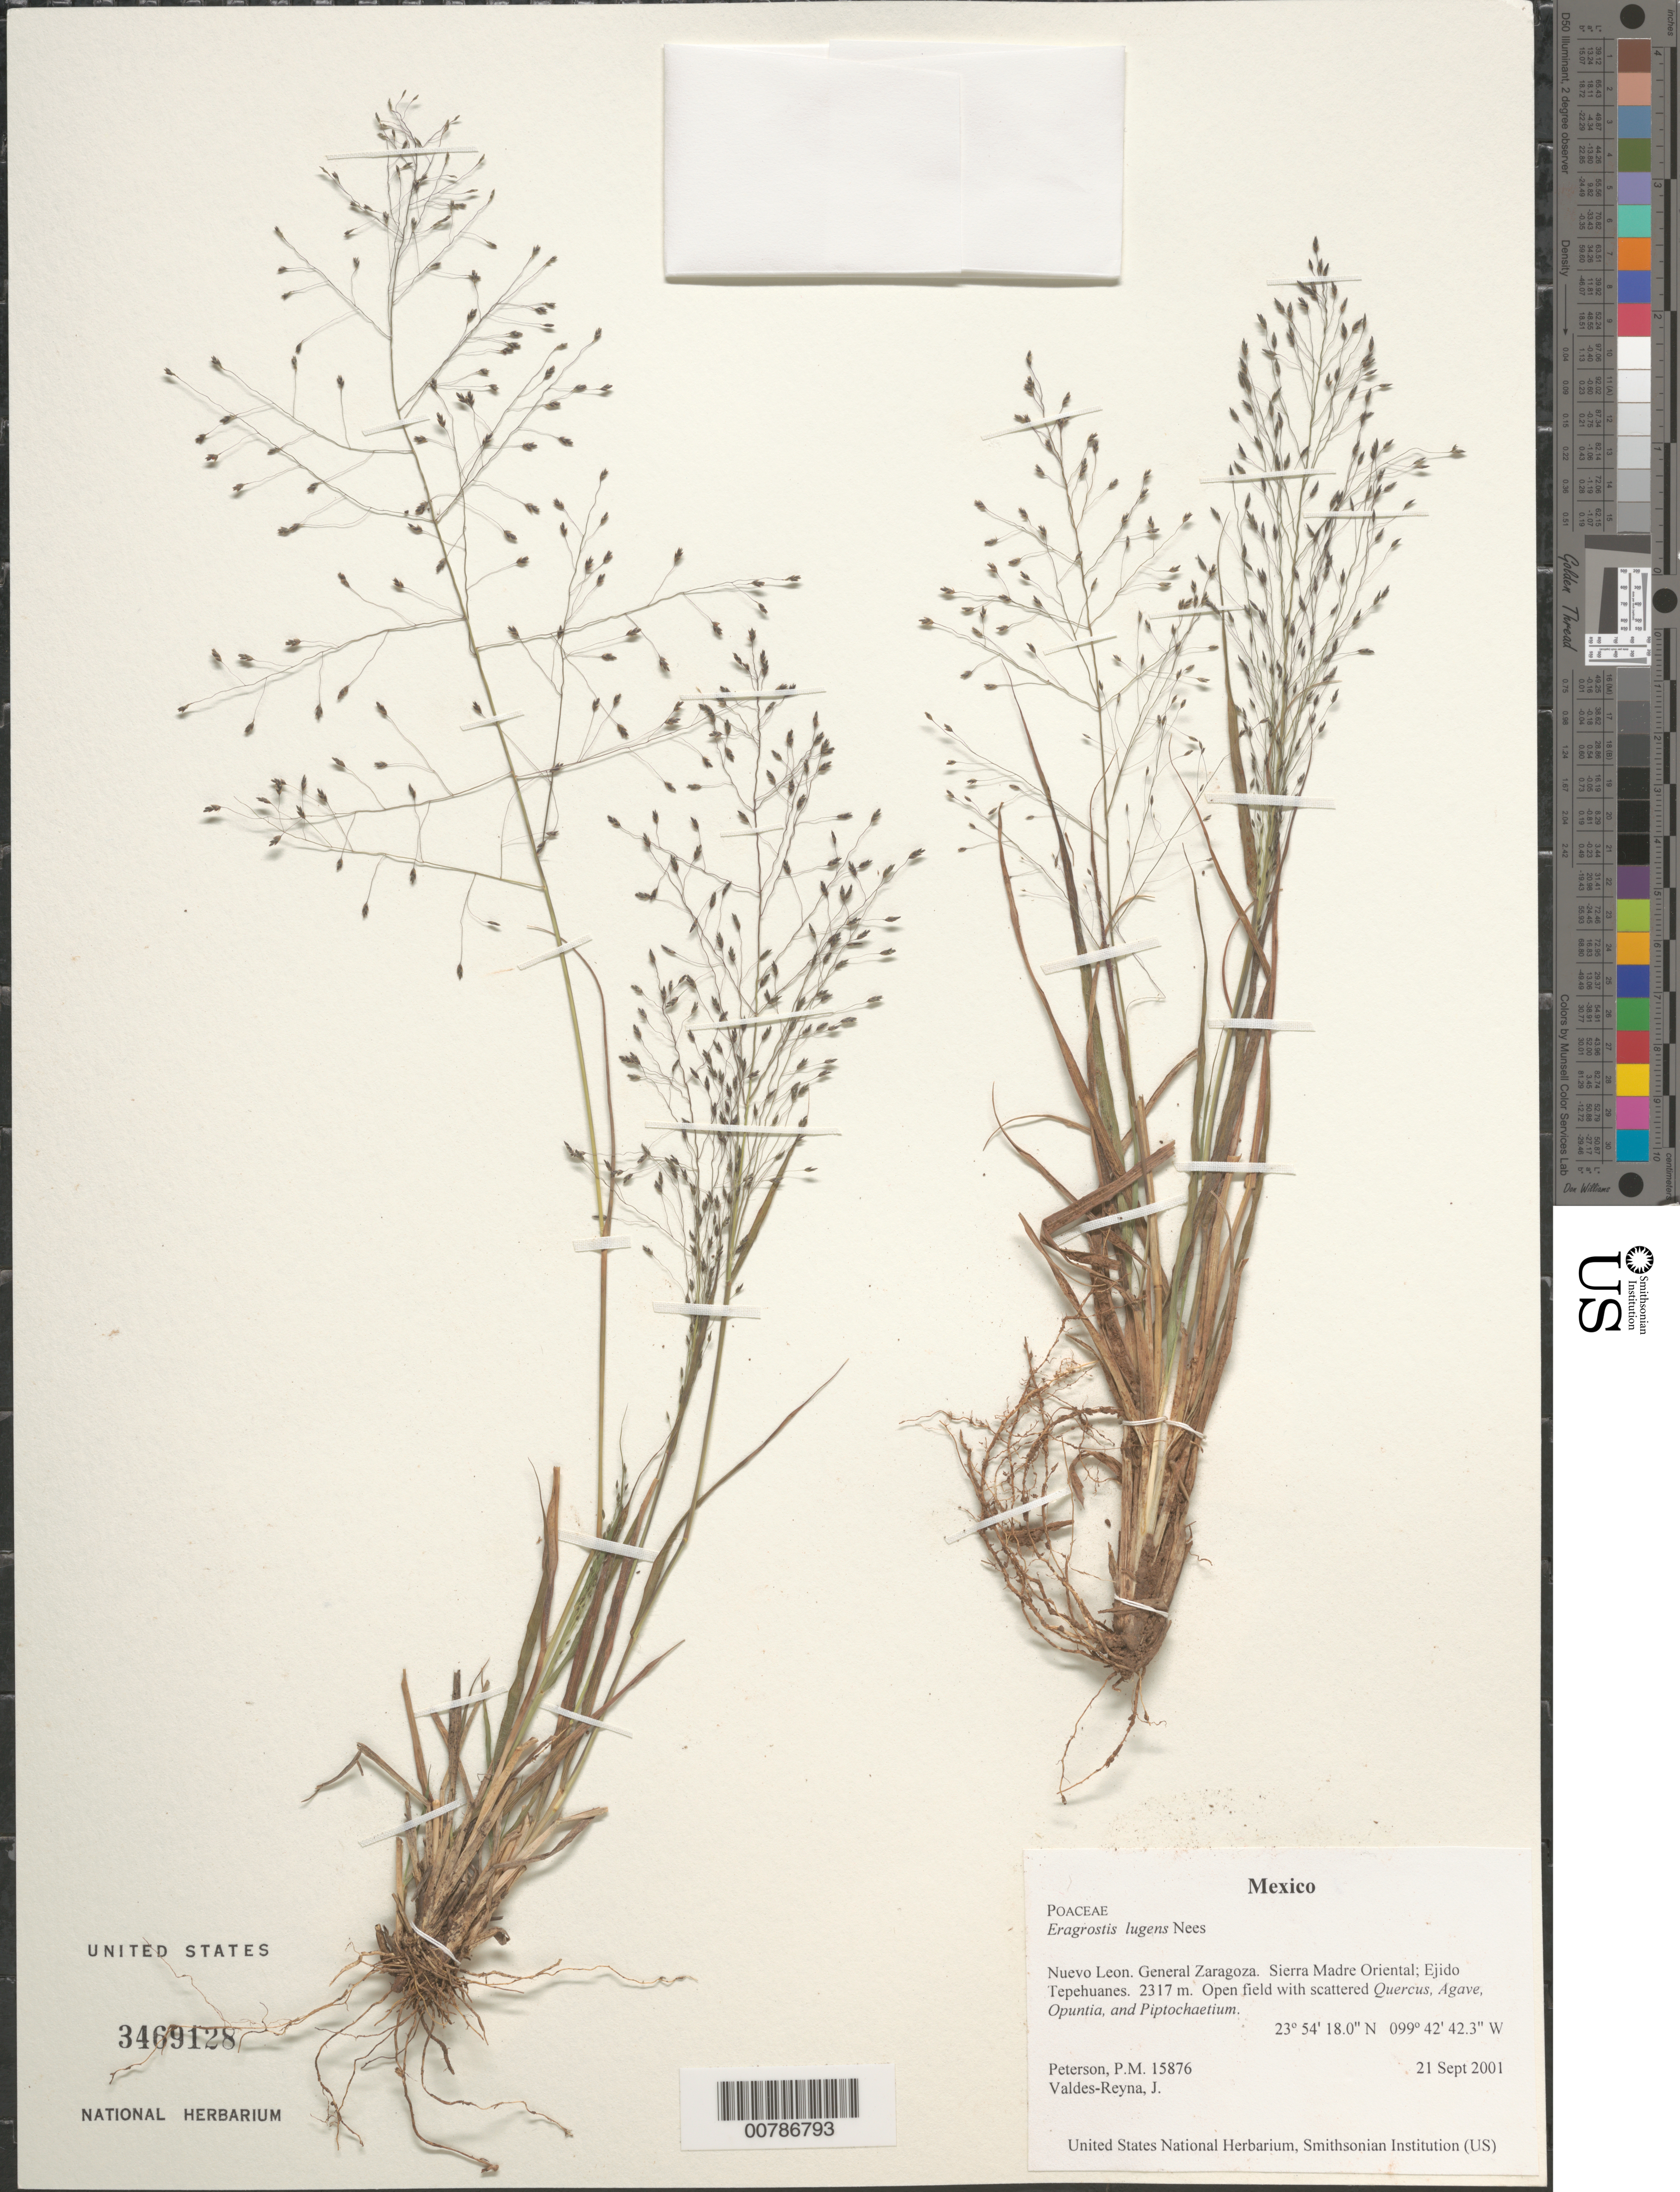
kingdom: Plantae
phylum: Tracheophyta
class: Liliopsida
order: Poales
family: Poaceae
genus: Eragrostis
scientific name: Eragrostis lugens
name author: Nees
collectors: P. M. Peterson & J. Valdés-Reyna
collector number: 15876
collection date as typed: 21 Sep 2001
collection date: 2001-09-21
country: Mexico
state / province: Nuevo León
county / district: General Zaragoza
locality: Sierra Madre Oriental; Ejido Tepehuanes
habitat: Open field with scattered ~Quercus, Agave, Opuntia, and Piptochaetium~.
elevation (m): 2317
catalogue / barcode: US 3469128